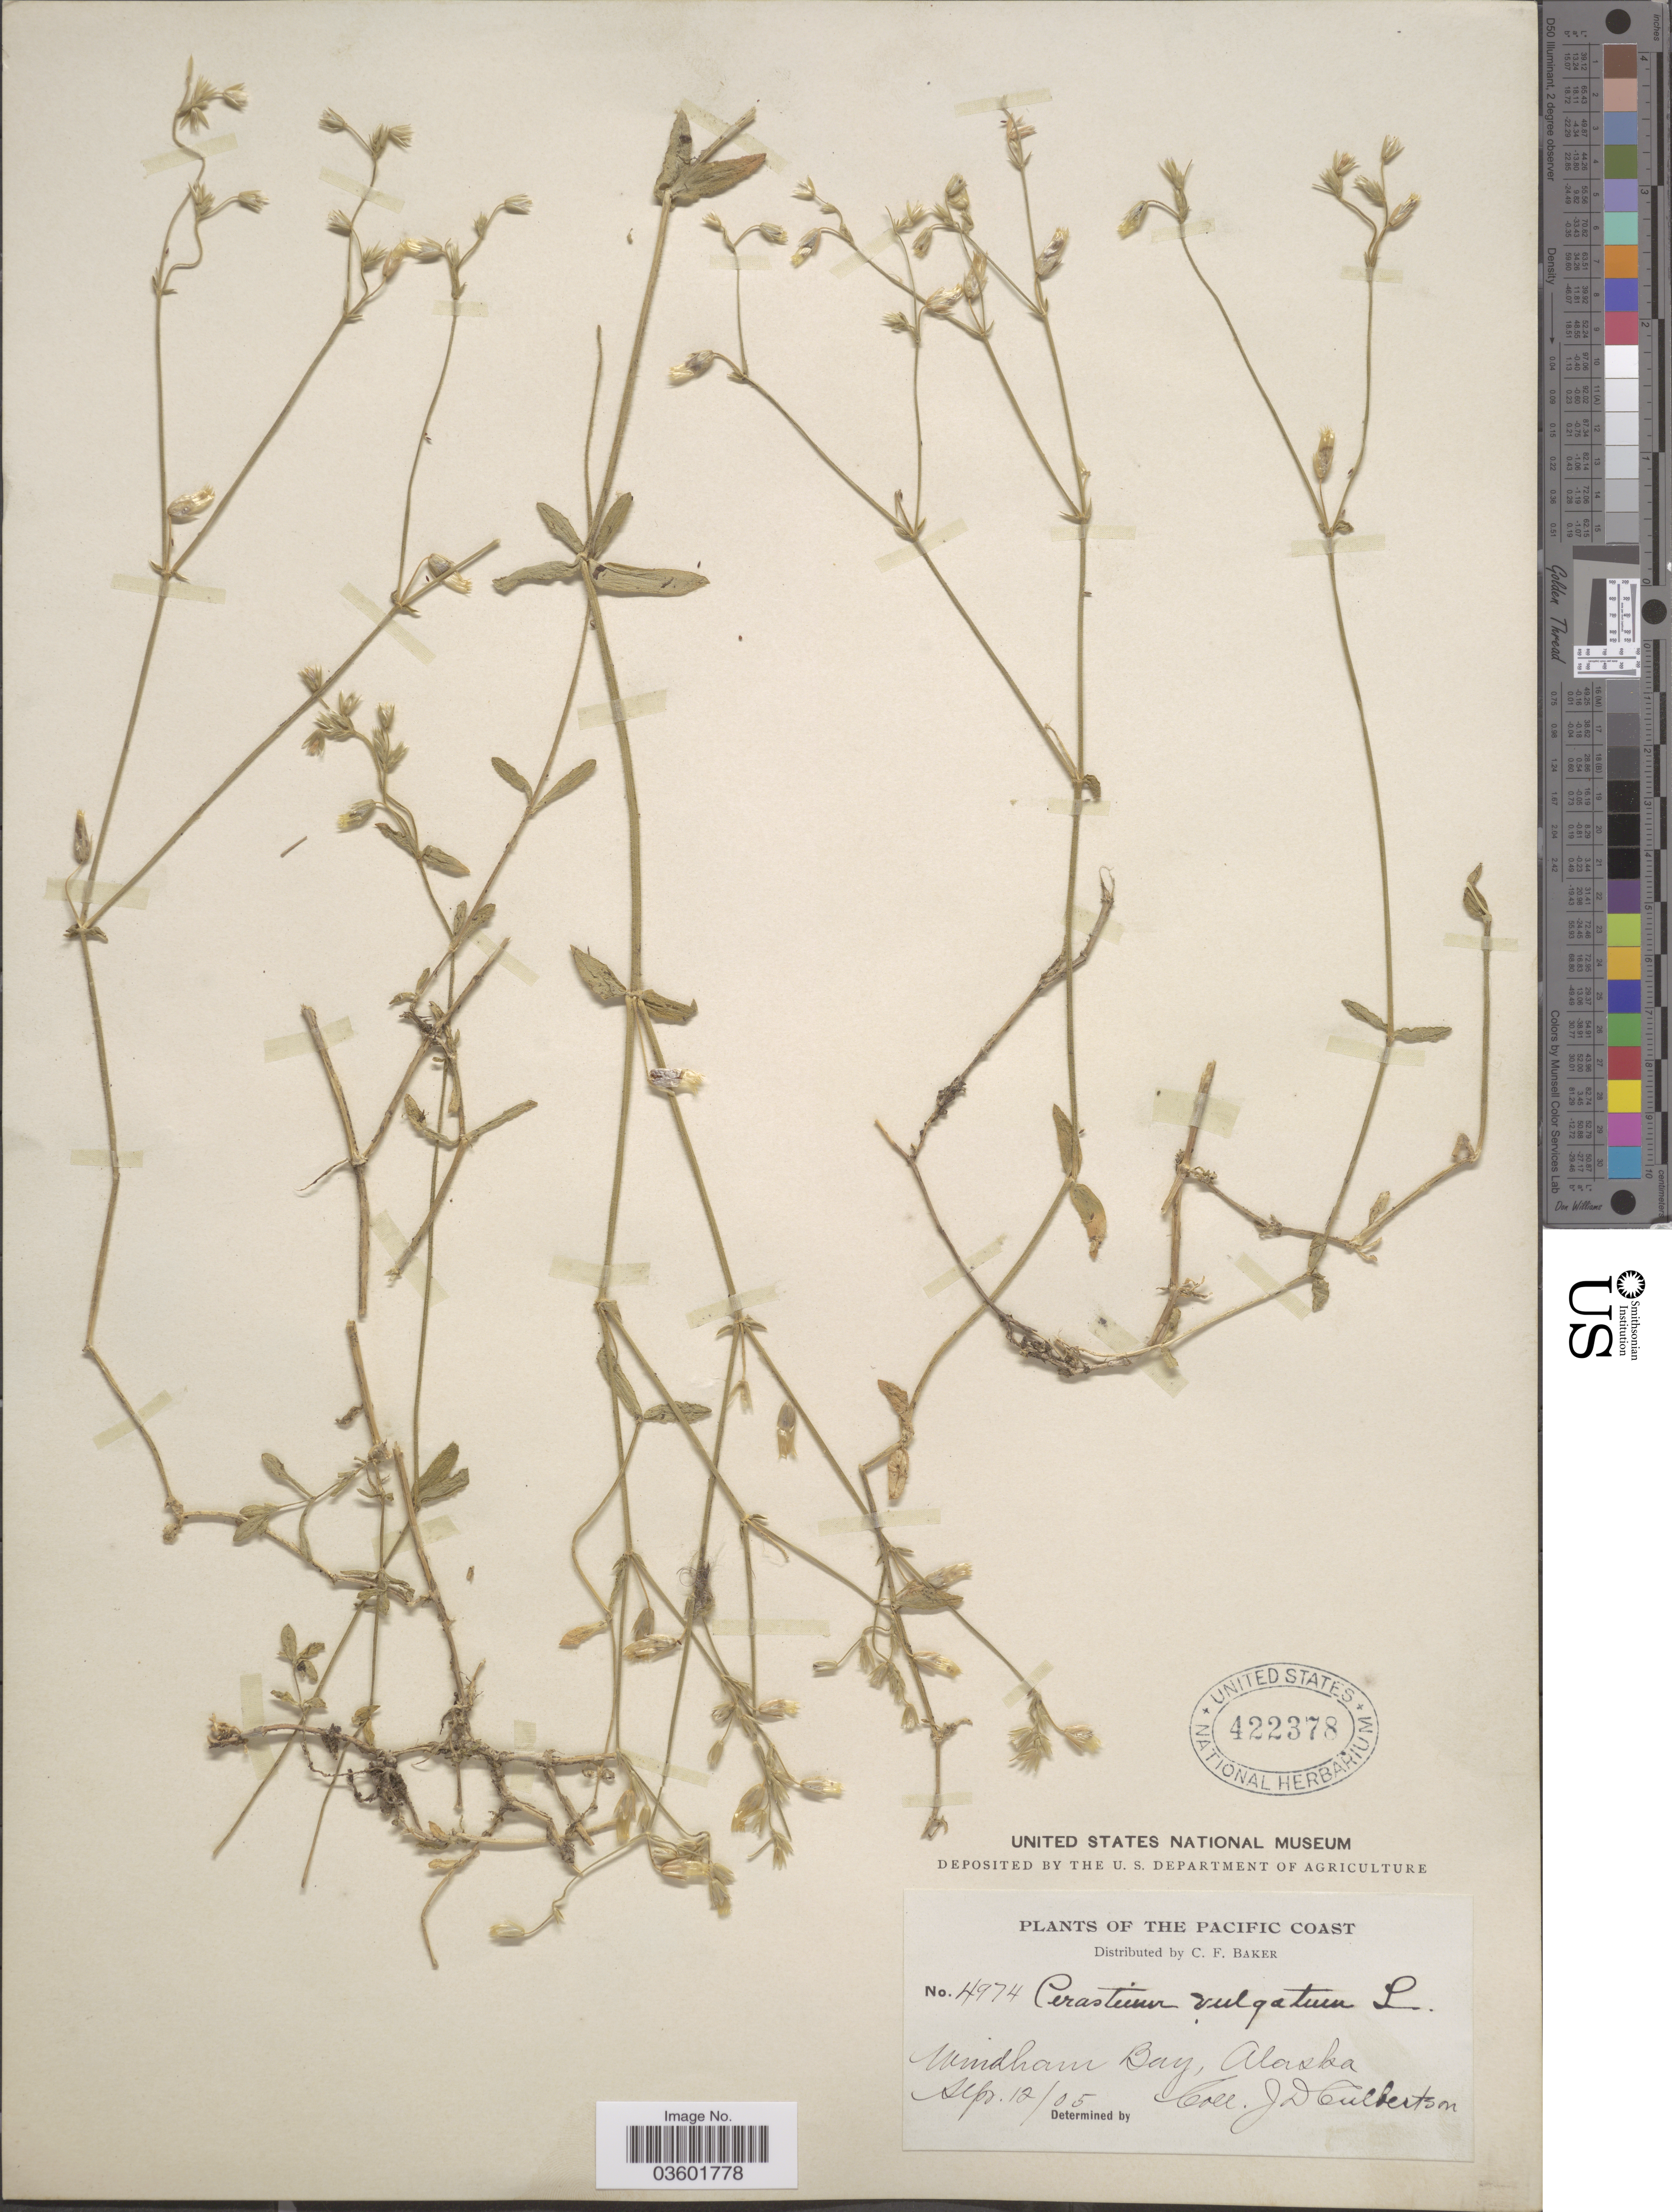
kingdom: Plantae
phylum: Tracheophyta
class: Magnoliopsida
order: Caryophyllales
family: Caryophyllaceae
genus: Cerastium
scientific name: Cerastium caespitosum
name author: Rchb. & Kit.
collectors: J. Culbertson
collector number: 4974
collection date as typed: Transcribed d/m/y: 12/9/5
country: United States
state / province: Alaska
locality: Pacific Coast. Windham Bay.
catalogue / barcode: US 422378